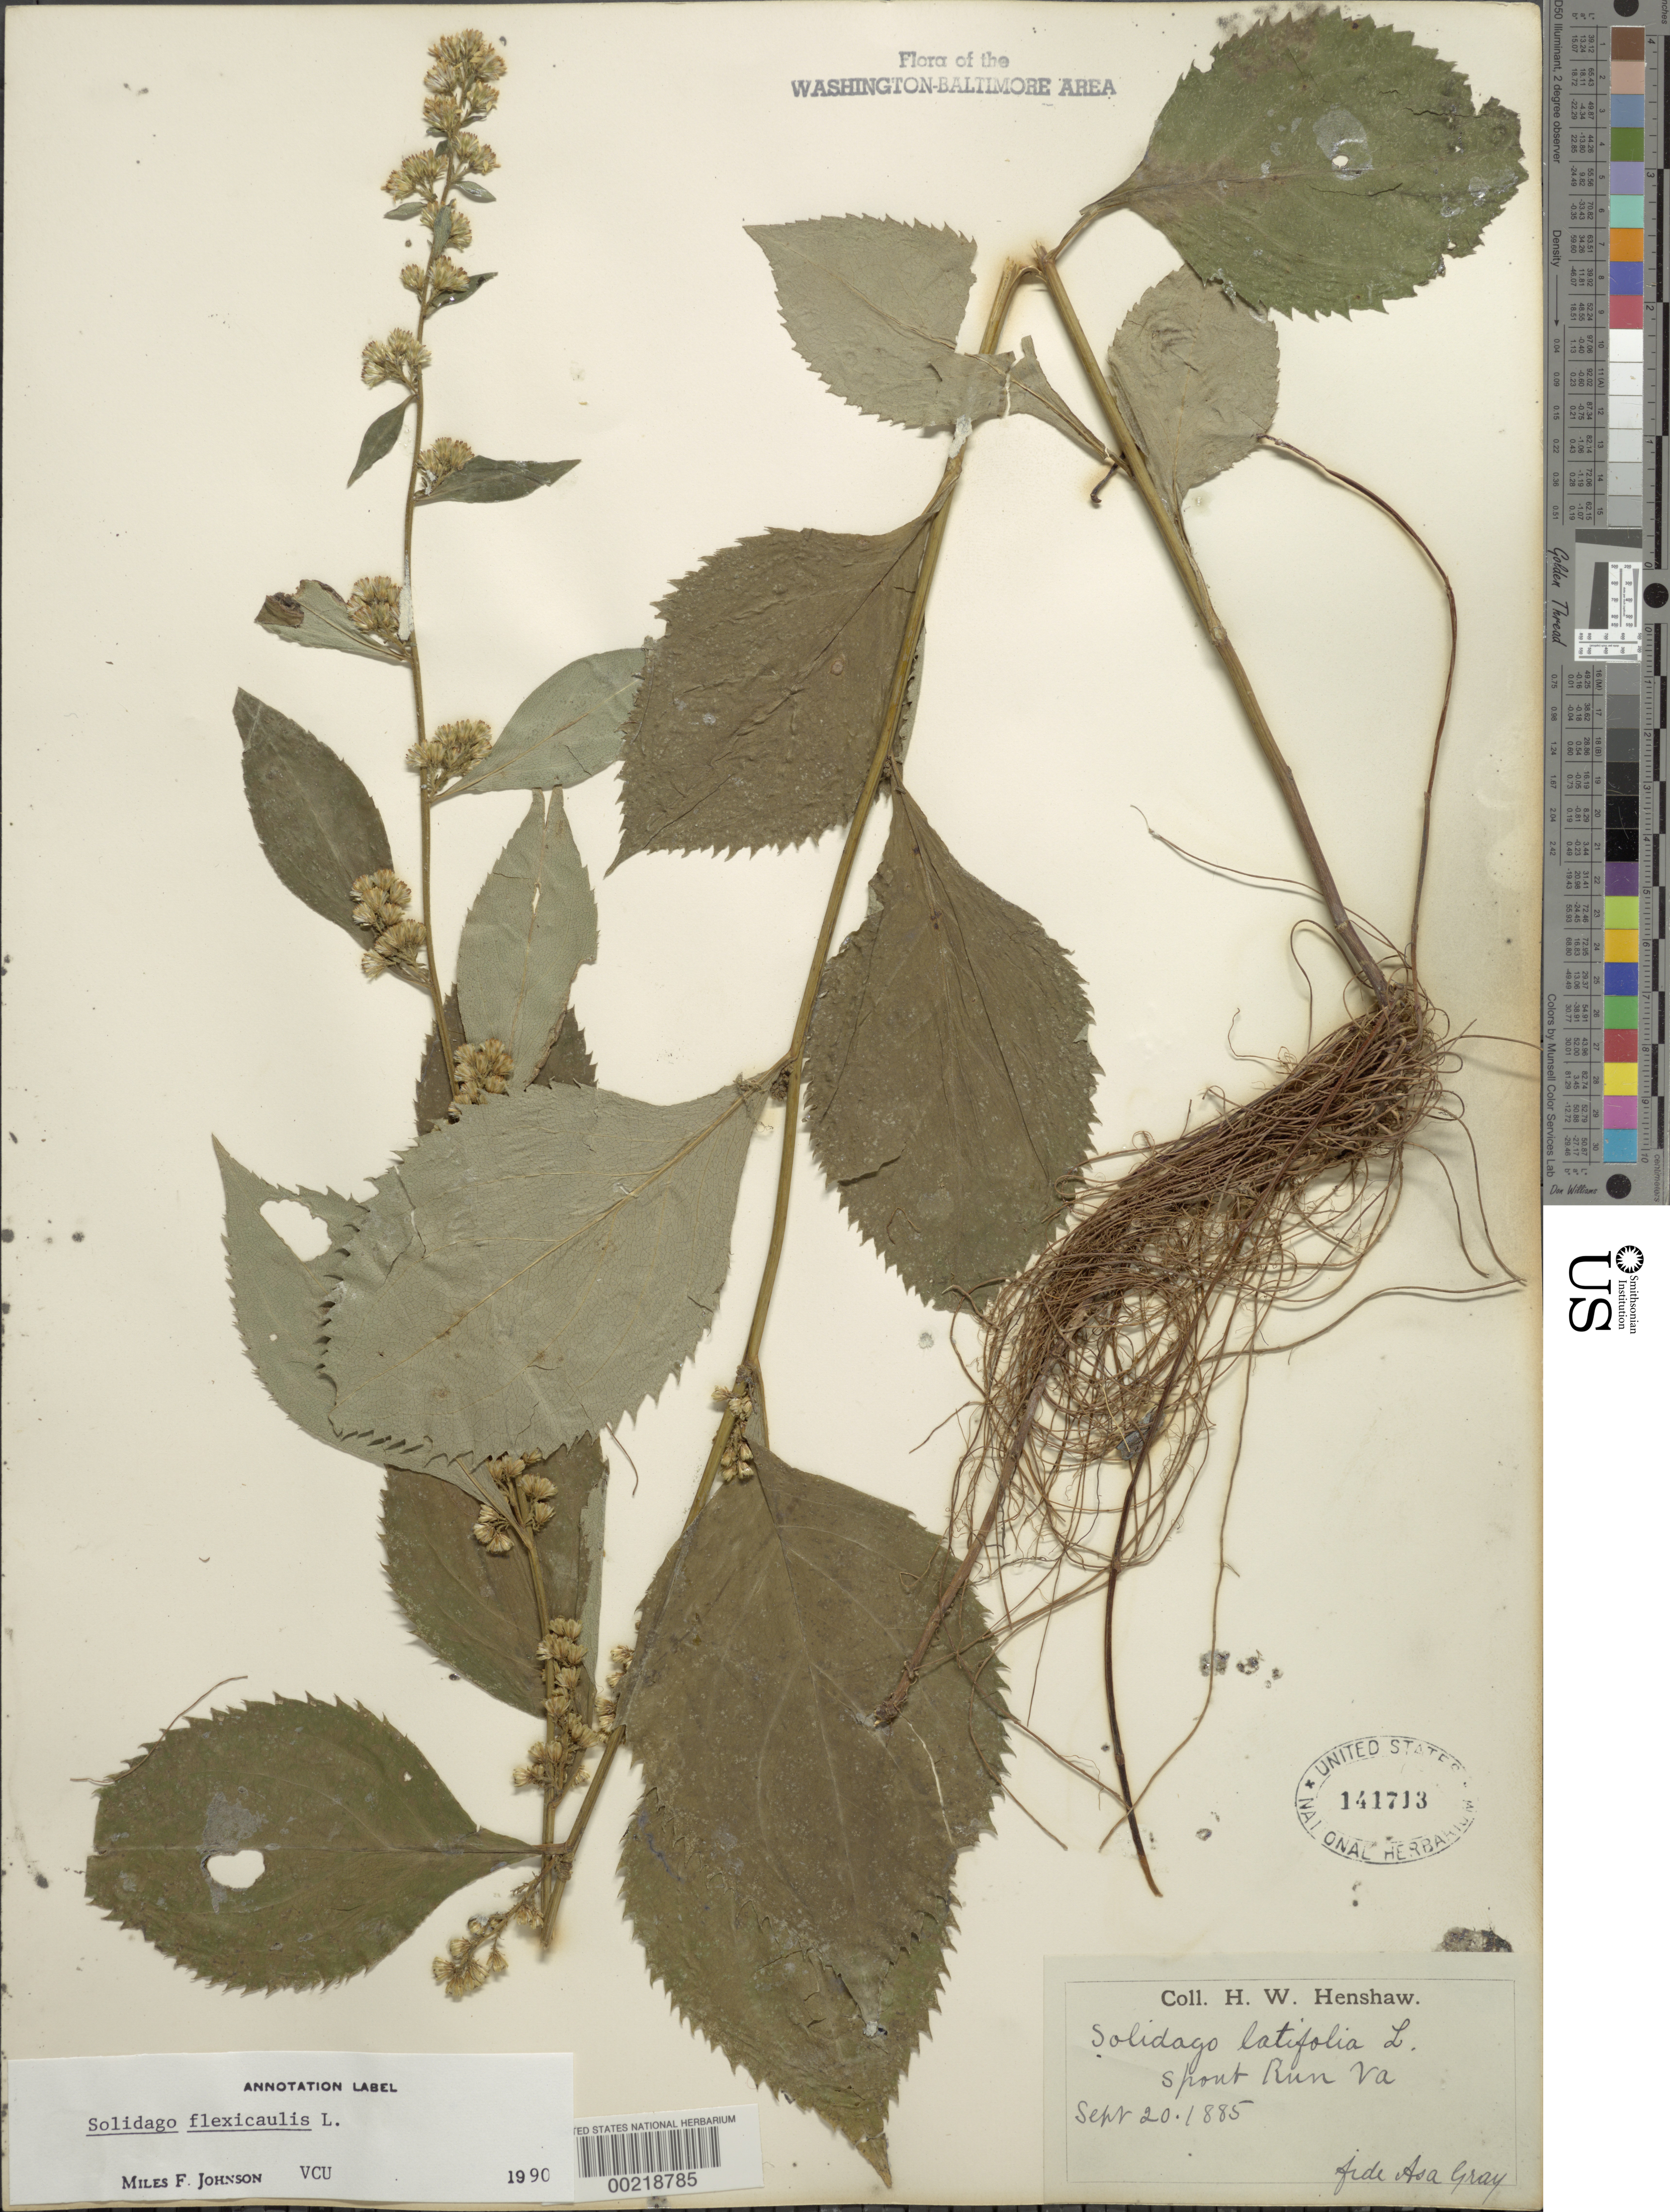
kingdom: Plantae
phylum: Tracheophyta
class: Magnoliopsida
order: Asterales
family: Asteraceae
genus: Solidago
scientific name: Solidago flexicaulis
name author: L.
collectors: H. Henshaw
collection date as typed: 20 Sep 1885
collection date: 1885-09-20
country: United States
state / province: Virginia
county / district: Fairfax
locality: Spout Run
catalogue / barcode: US 141713